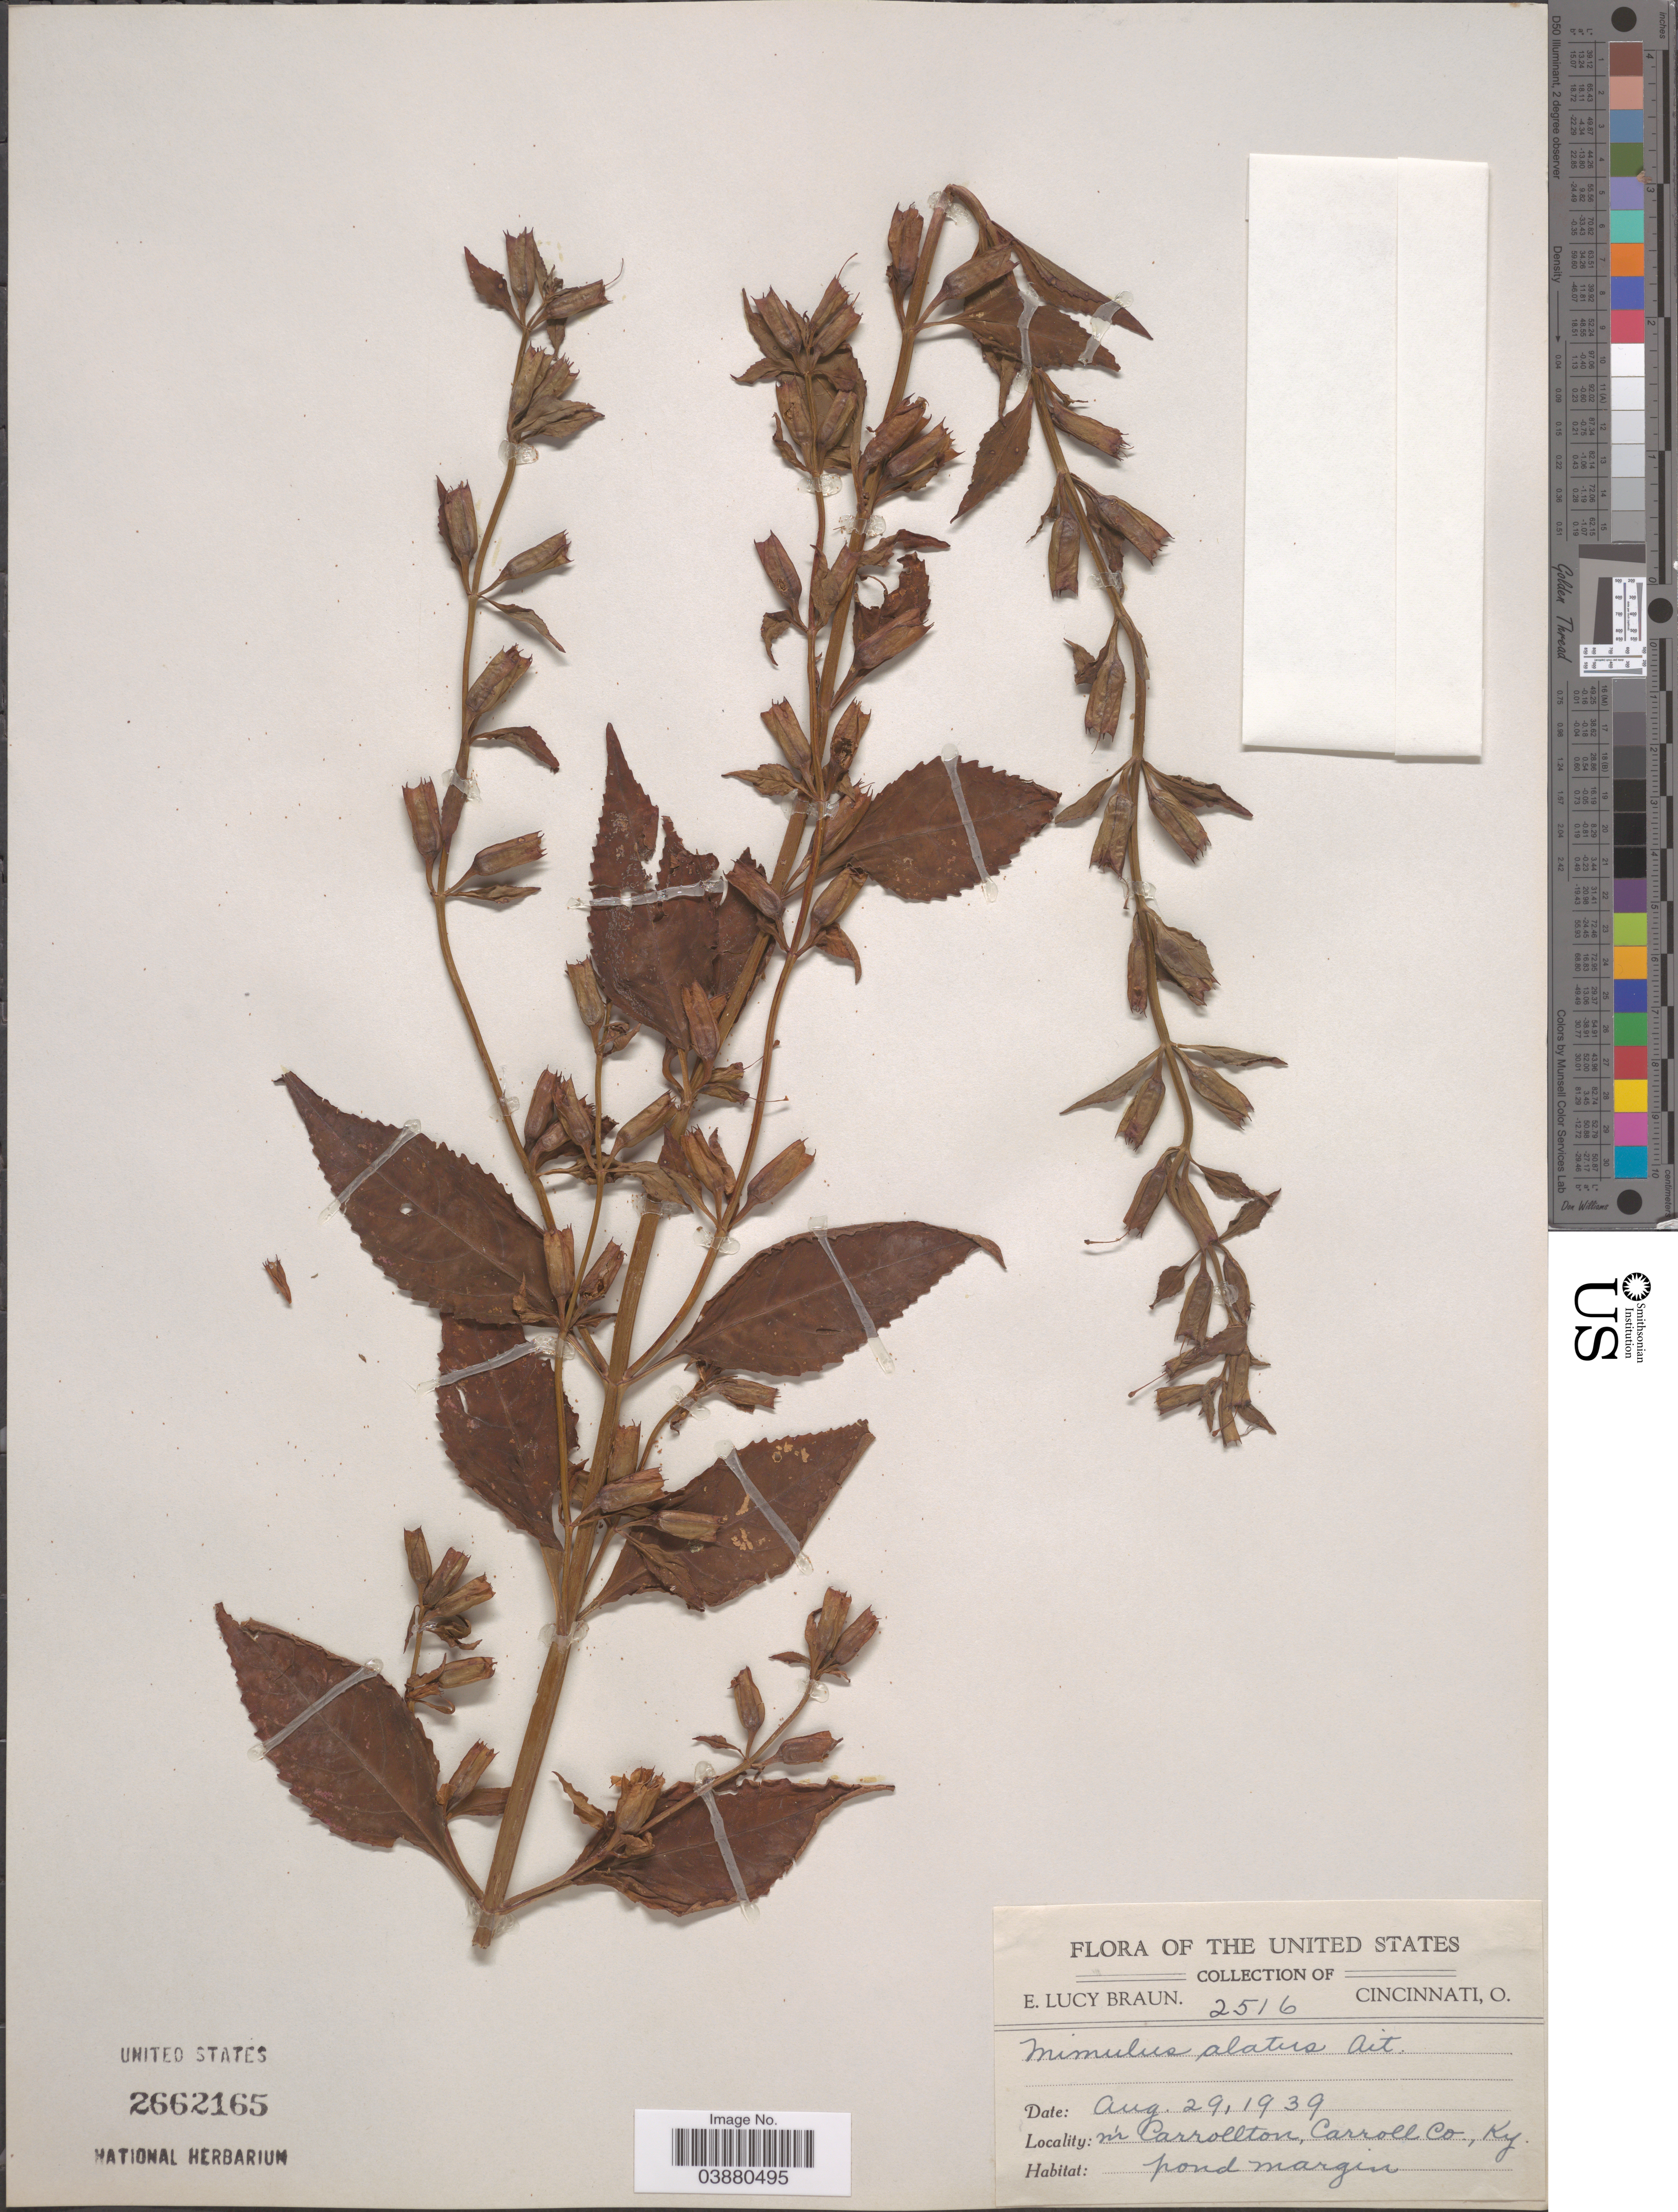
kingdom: Plantae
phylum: Tracheophyta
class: Magnoliopsida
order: Lamiales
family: Phrymaceae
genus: Mimulus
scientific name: Mimulus alatus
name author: Aiton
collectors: E. L. Braun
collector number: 2516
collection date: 1939-08-29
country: United States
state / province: Kentucky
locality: N'r Carrollton, Carroll Co.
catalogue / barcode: US 2662165